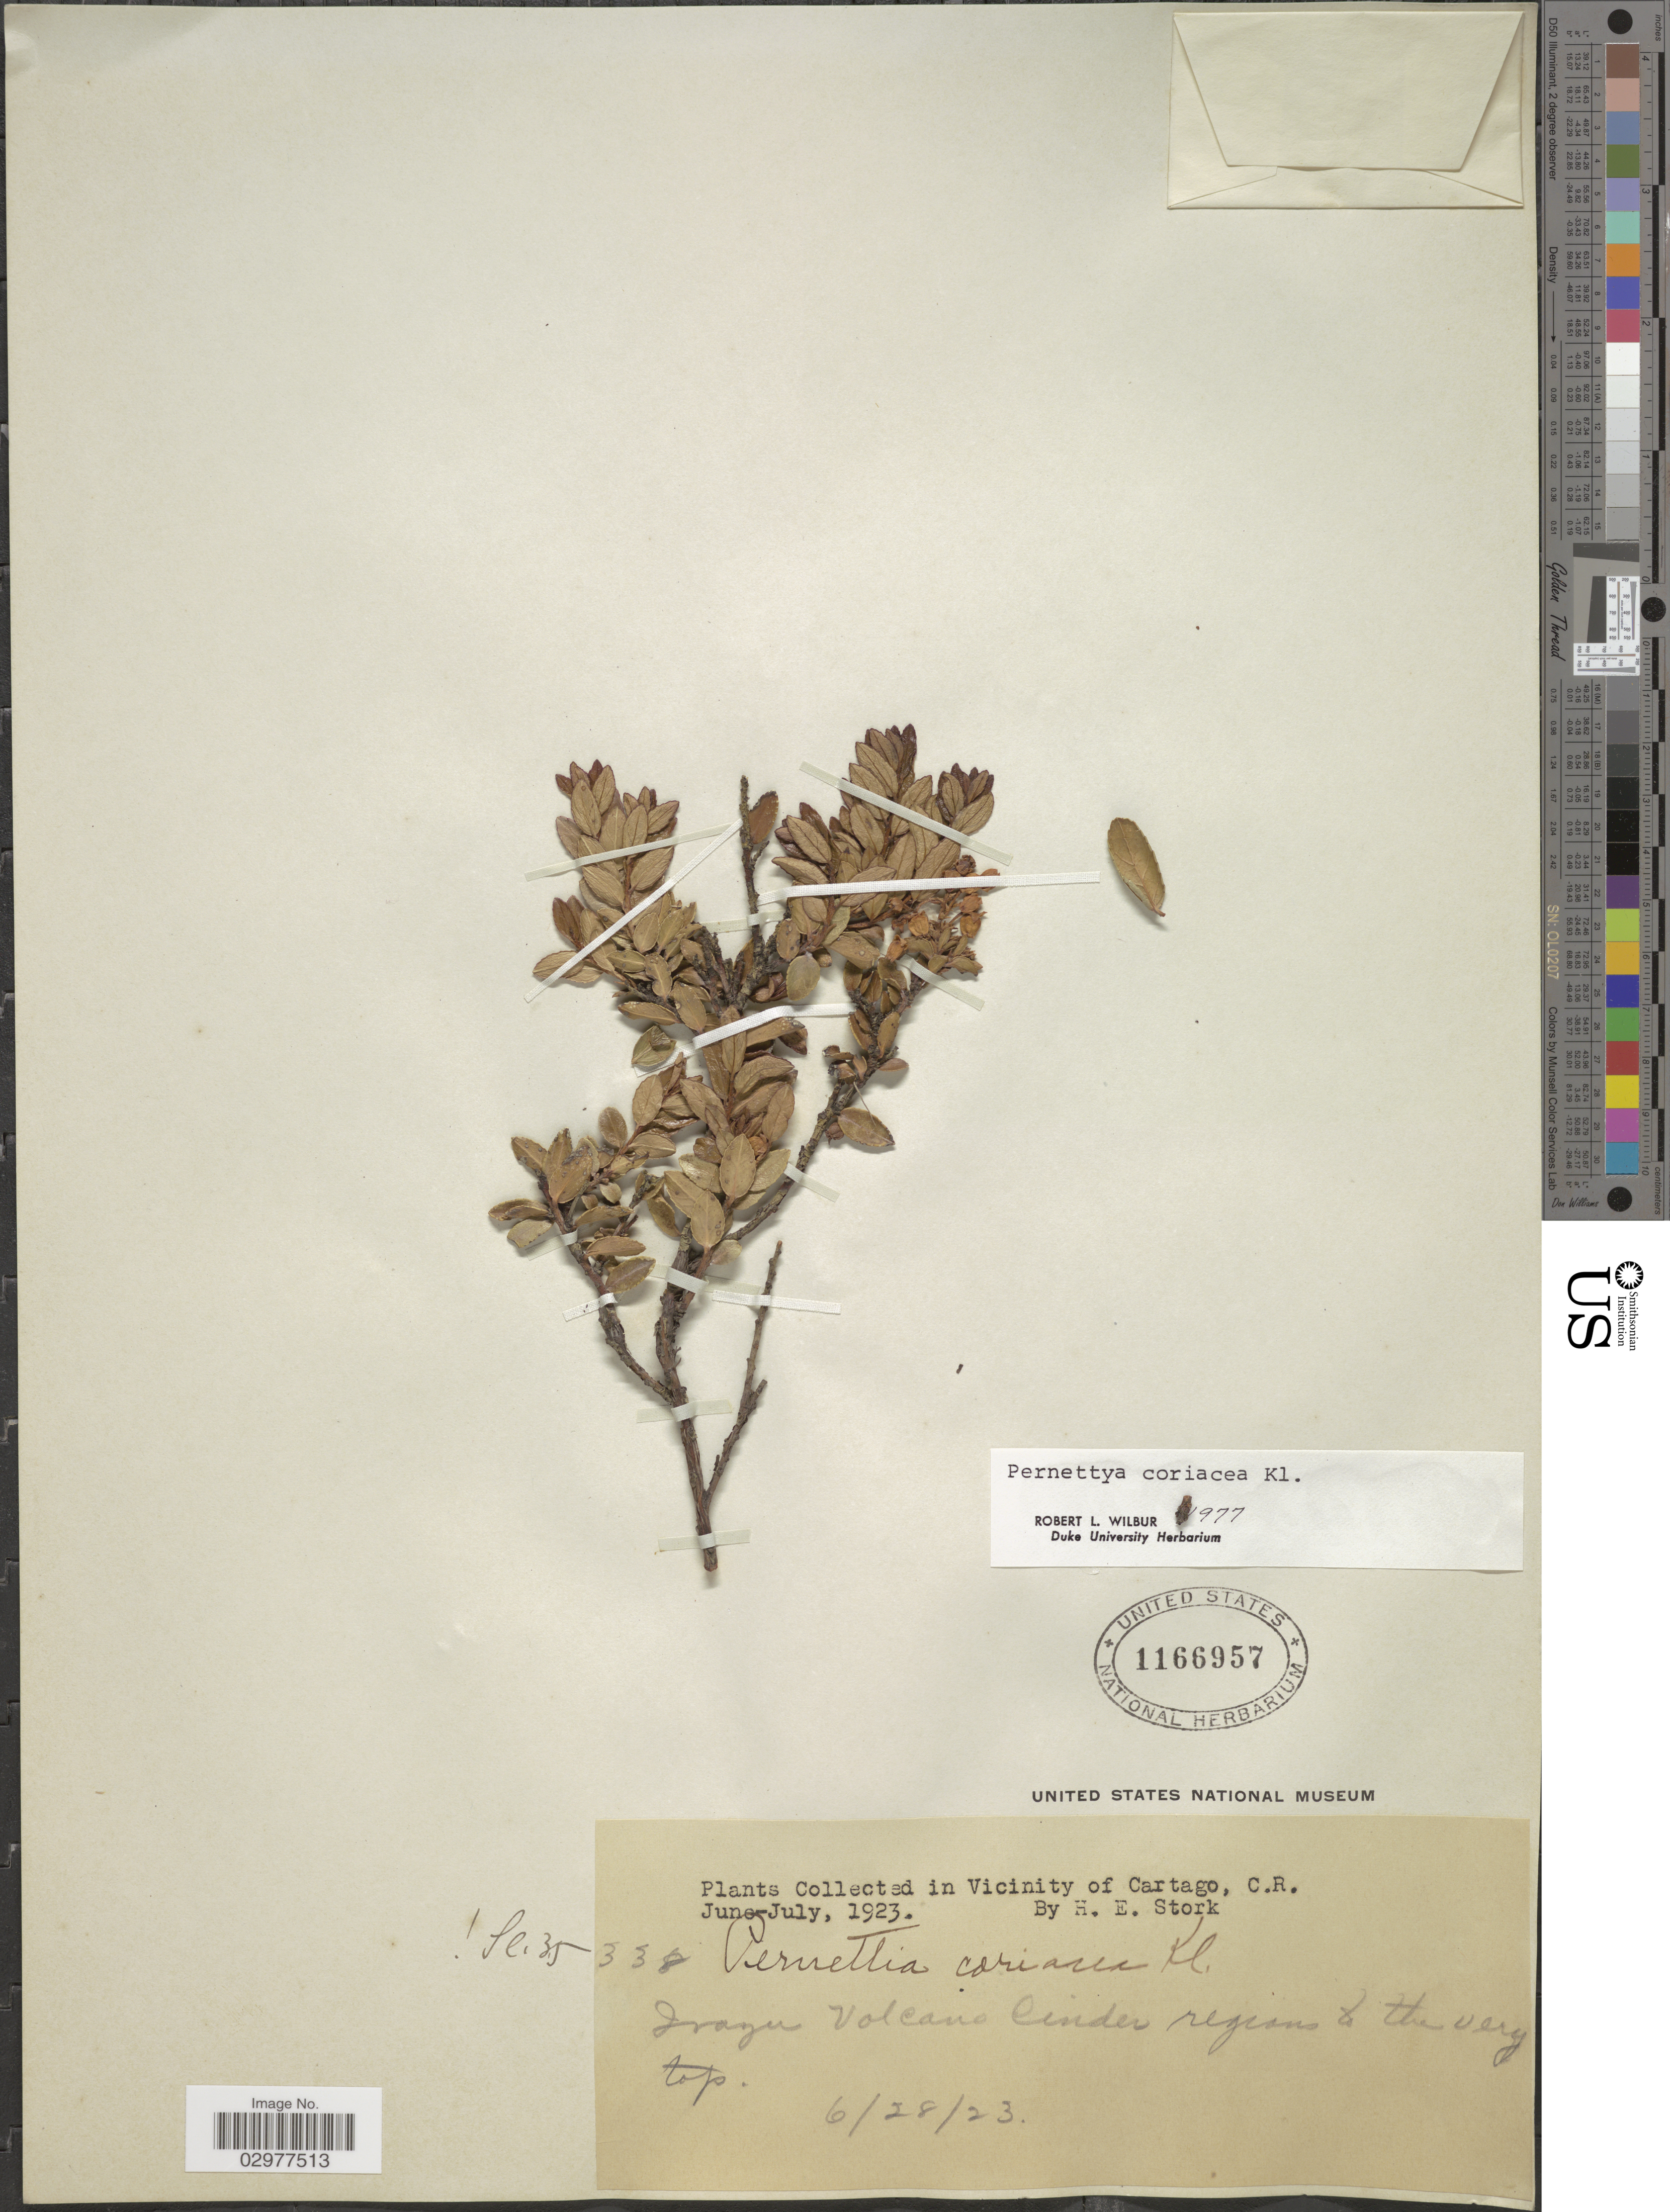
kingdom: Plantae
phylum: Tracheophyta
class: Magnoliopsida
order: Ericales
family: Ericaceae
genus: Pernettya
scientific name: Pernettya prostrata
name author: (Cav.) DC.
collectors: H. E. Stork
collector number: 338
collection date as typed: Transcribed d/m/y: 28/6/23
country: Costa Rica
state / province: Cartago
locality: Vicinity of Cartago, C.R.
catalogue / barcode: US 1166957